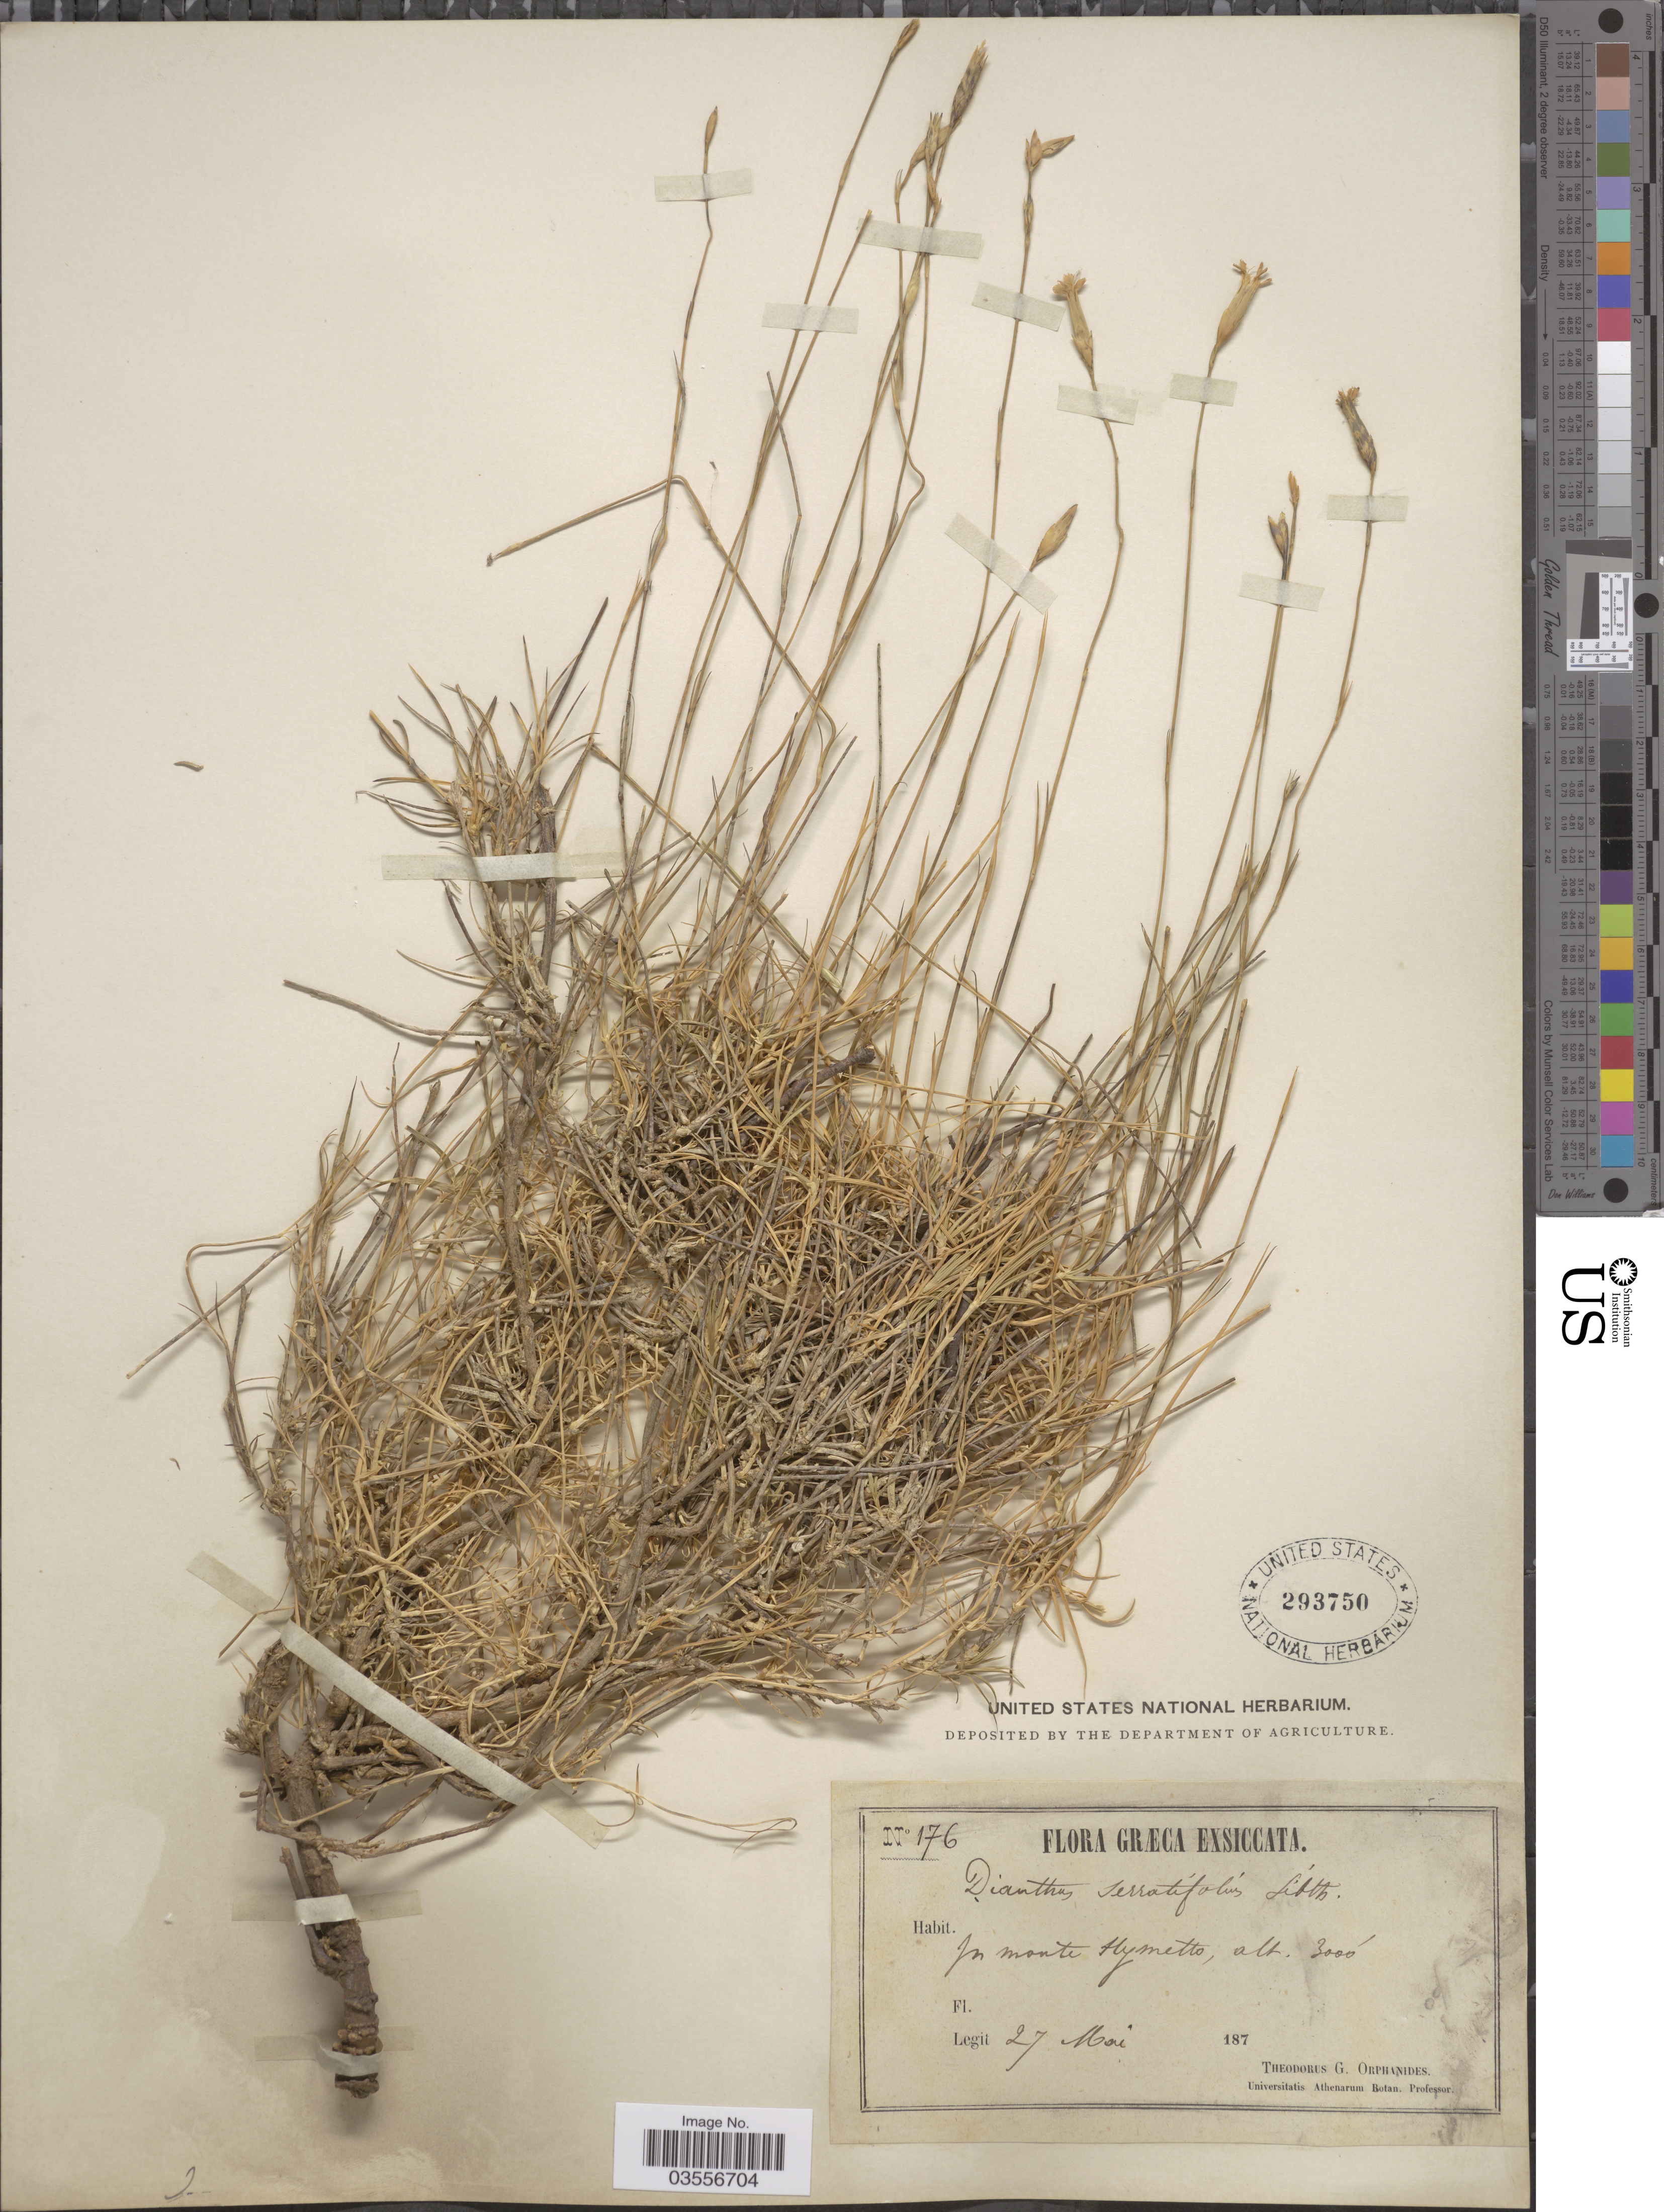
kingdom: Plantae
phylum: Tracheophyta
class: Magnoliopsida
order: Caryophyllales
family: Caryophyllaceae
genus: Dianthus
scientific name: Dianthus serratifolius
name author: Sm.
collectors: T. G. Orphanides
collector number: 176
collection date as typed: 27 Mai 187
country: Greece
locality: In monte Hymetto.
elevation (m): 914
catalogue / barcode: US 293750